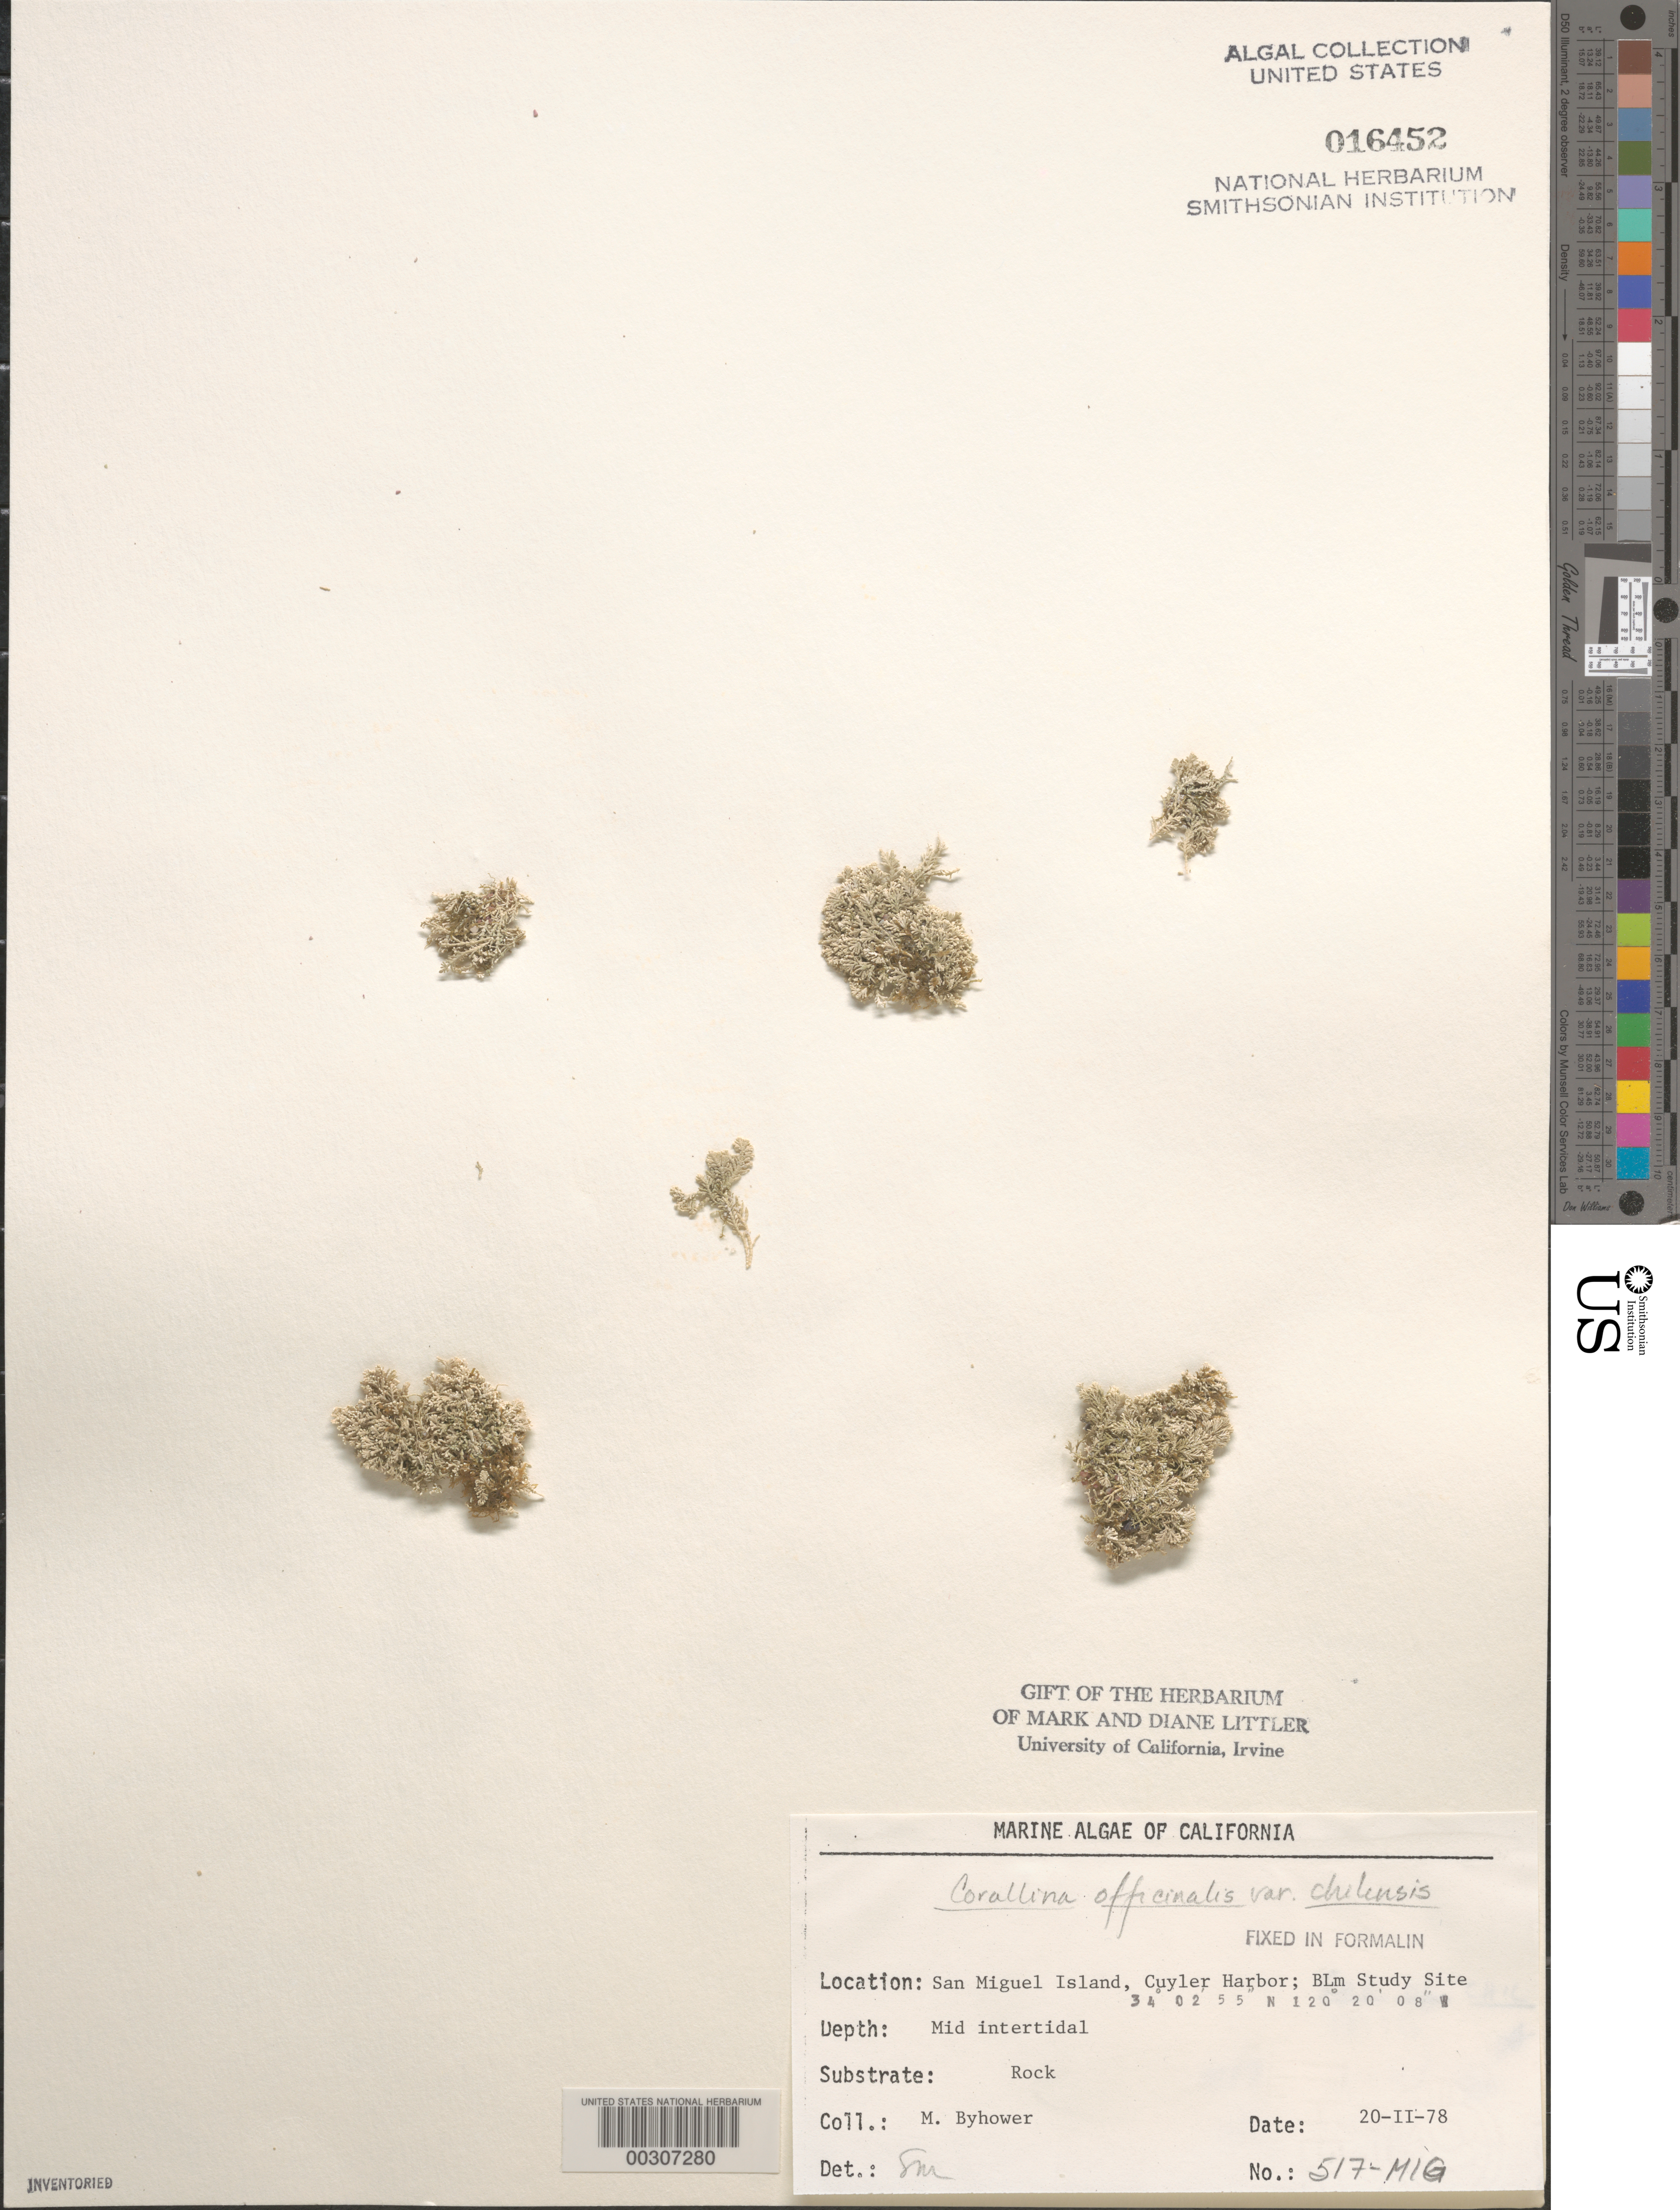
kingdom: Plantae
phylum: Rhodophyta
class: Florideophyceae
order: Corallinales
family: Corallinaceae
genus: Corallina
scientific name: Corallina officinalis var. chilensis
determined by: Murray, S. N.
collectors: M. Byhower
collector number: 517-mig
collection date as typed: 20 --- 1978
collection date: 1978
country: United States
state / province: California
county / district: Santa Barbara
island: San Miguel Island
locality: Cuyler Harbor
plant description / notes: BLM-SOCALBIGHT Rocky Intertidal Survey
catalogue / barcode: US 16452